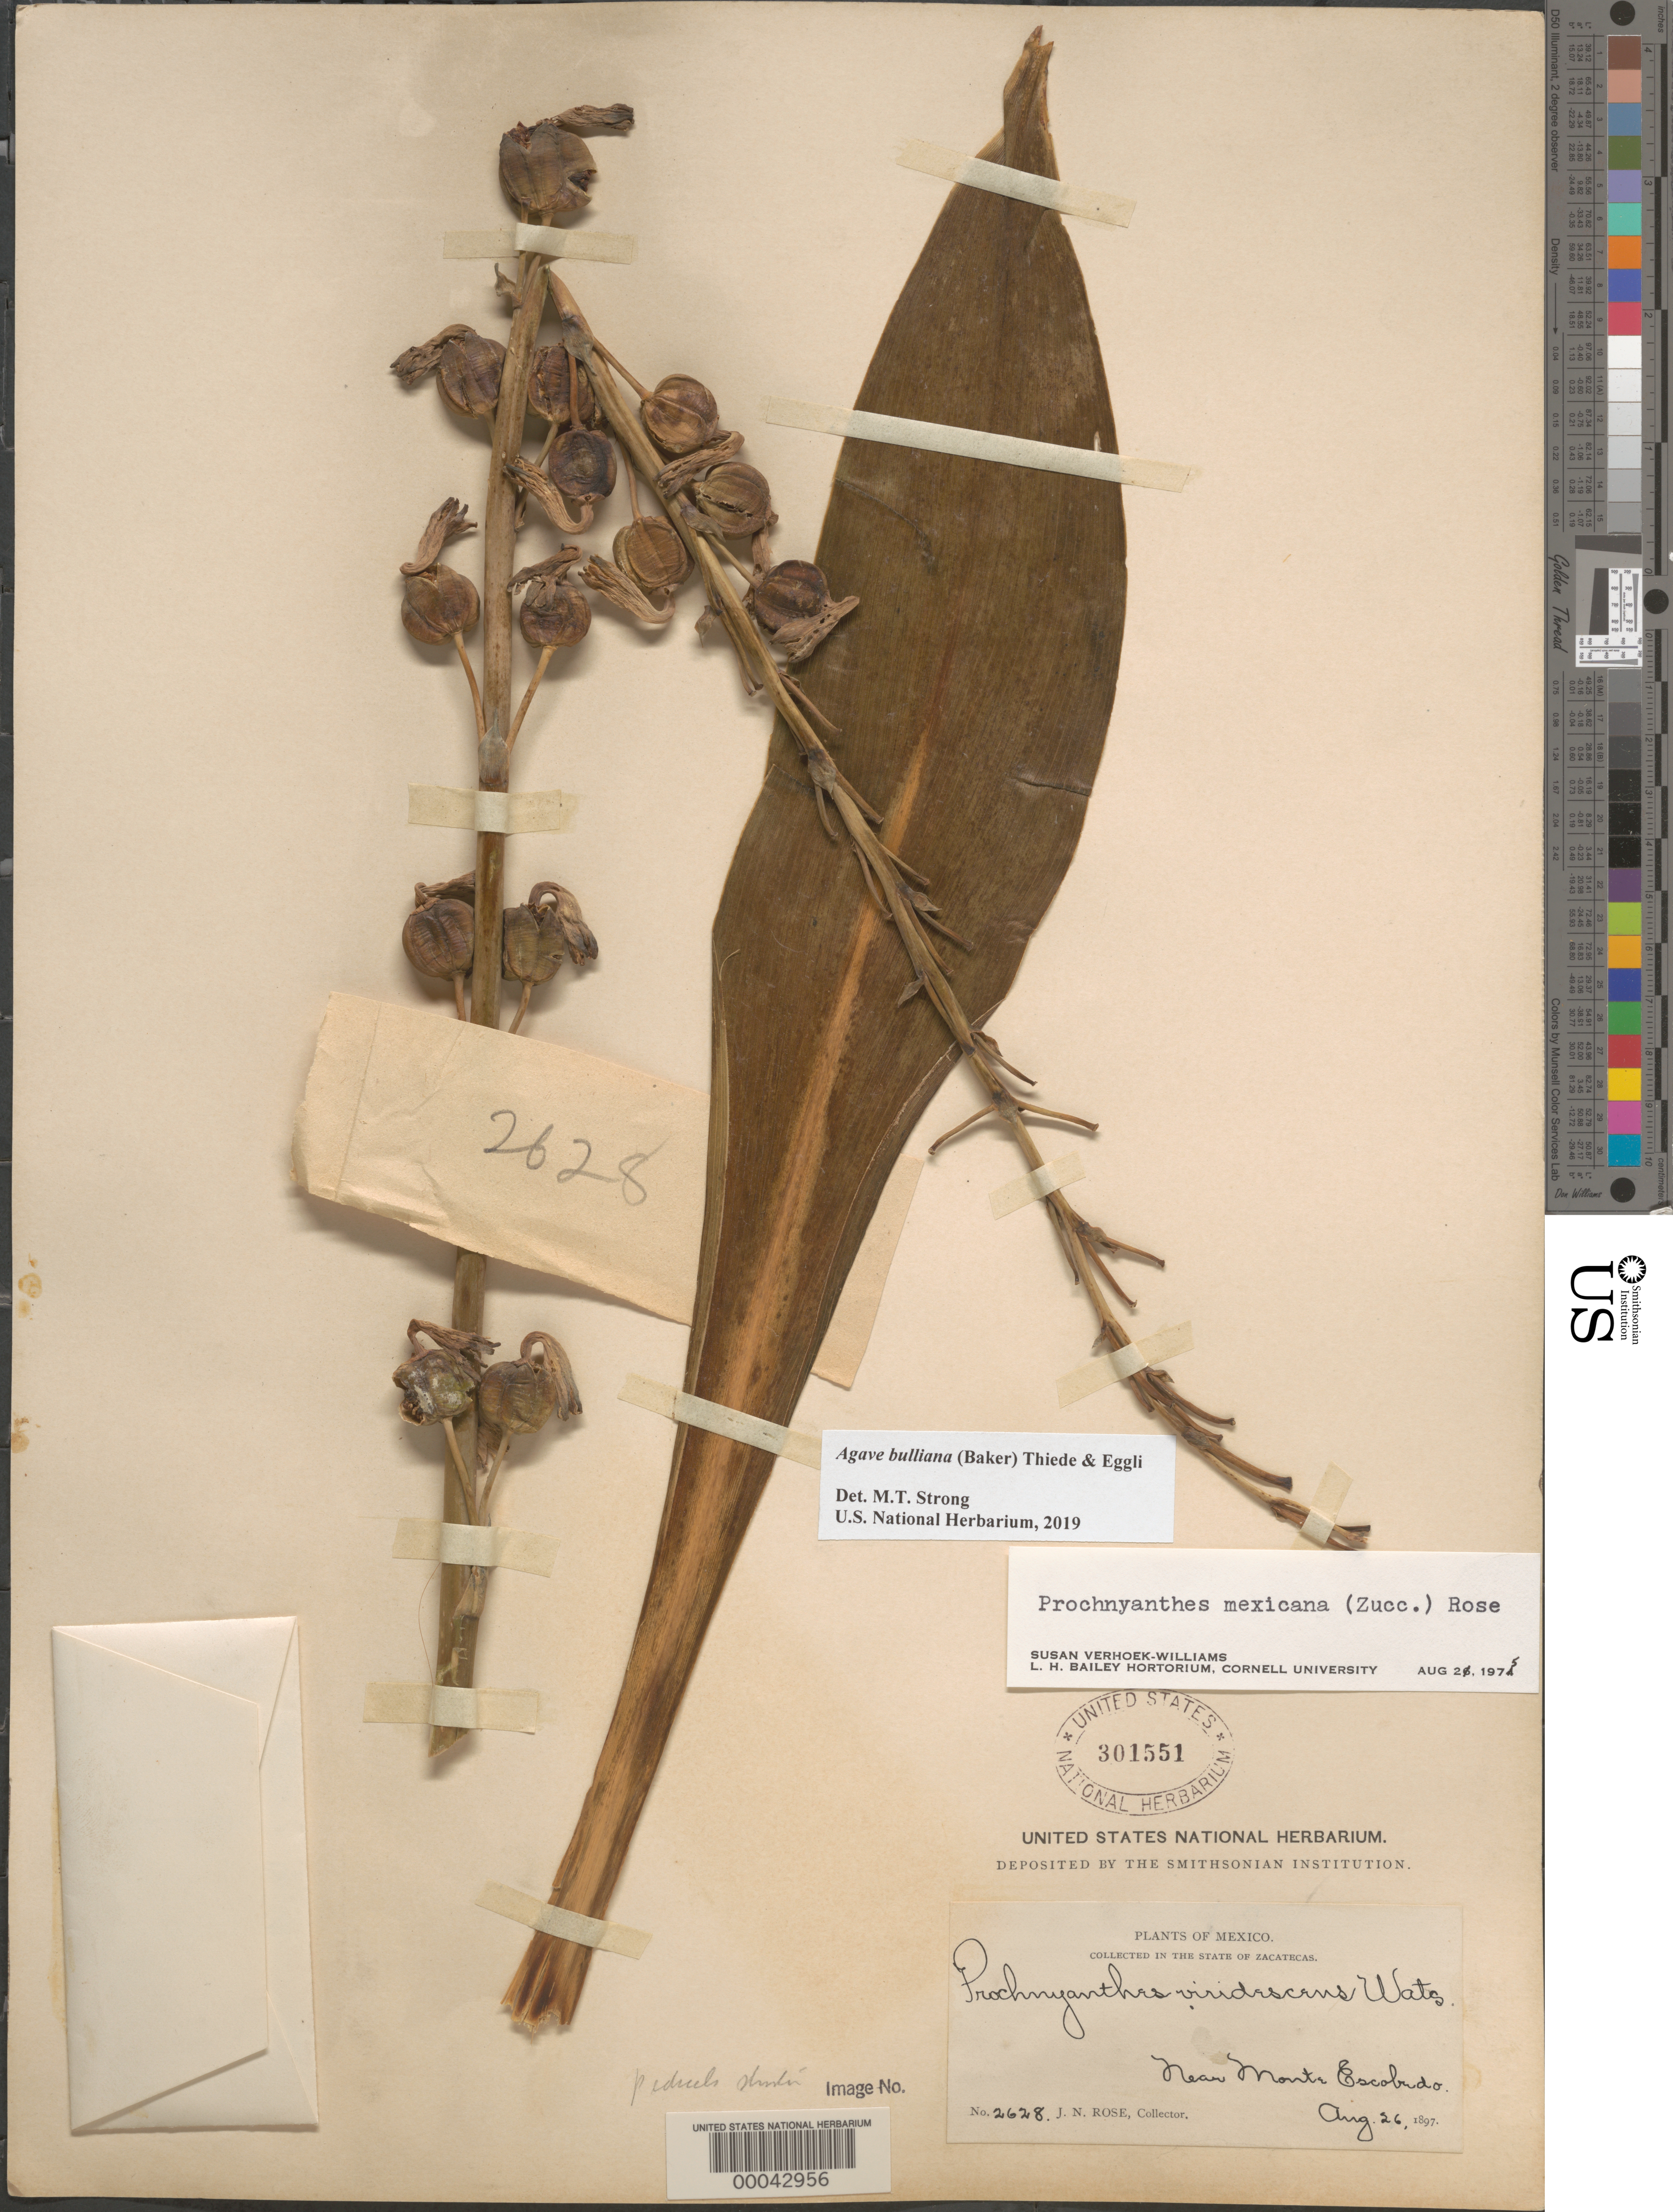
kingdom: Plantae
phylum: Tracheophyta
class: Liliopsida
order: Asparagales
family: Asparagaceae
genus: Agave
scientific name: Agave bulliana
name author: (Baker) Thiede & Eggli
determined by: Strong, Mark T., (BOT), Smithsonian Institution - National Museum of Natural History (UNITED STATES)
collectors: J. N. Rose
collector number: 2628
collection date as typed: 26 Aug 1897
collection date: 1897-08-26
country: Mexico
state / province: Zacatecas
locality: Near Monte Escobedo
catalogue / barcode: US 301551